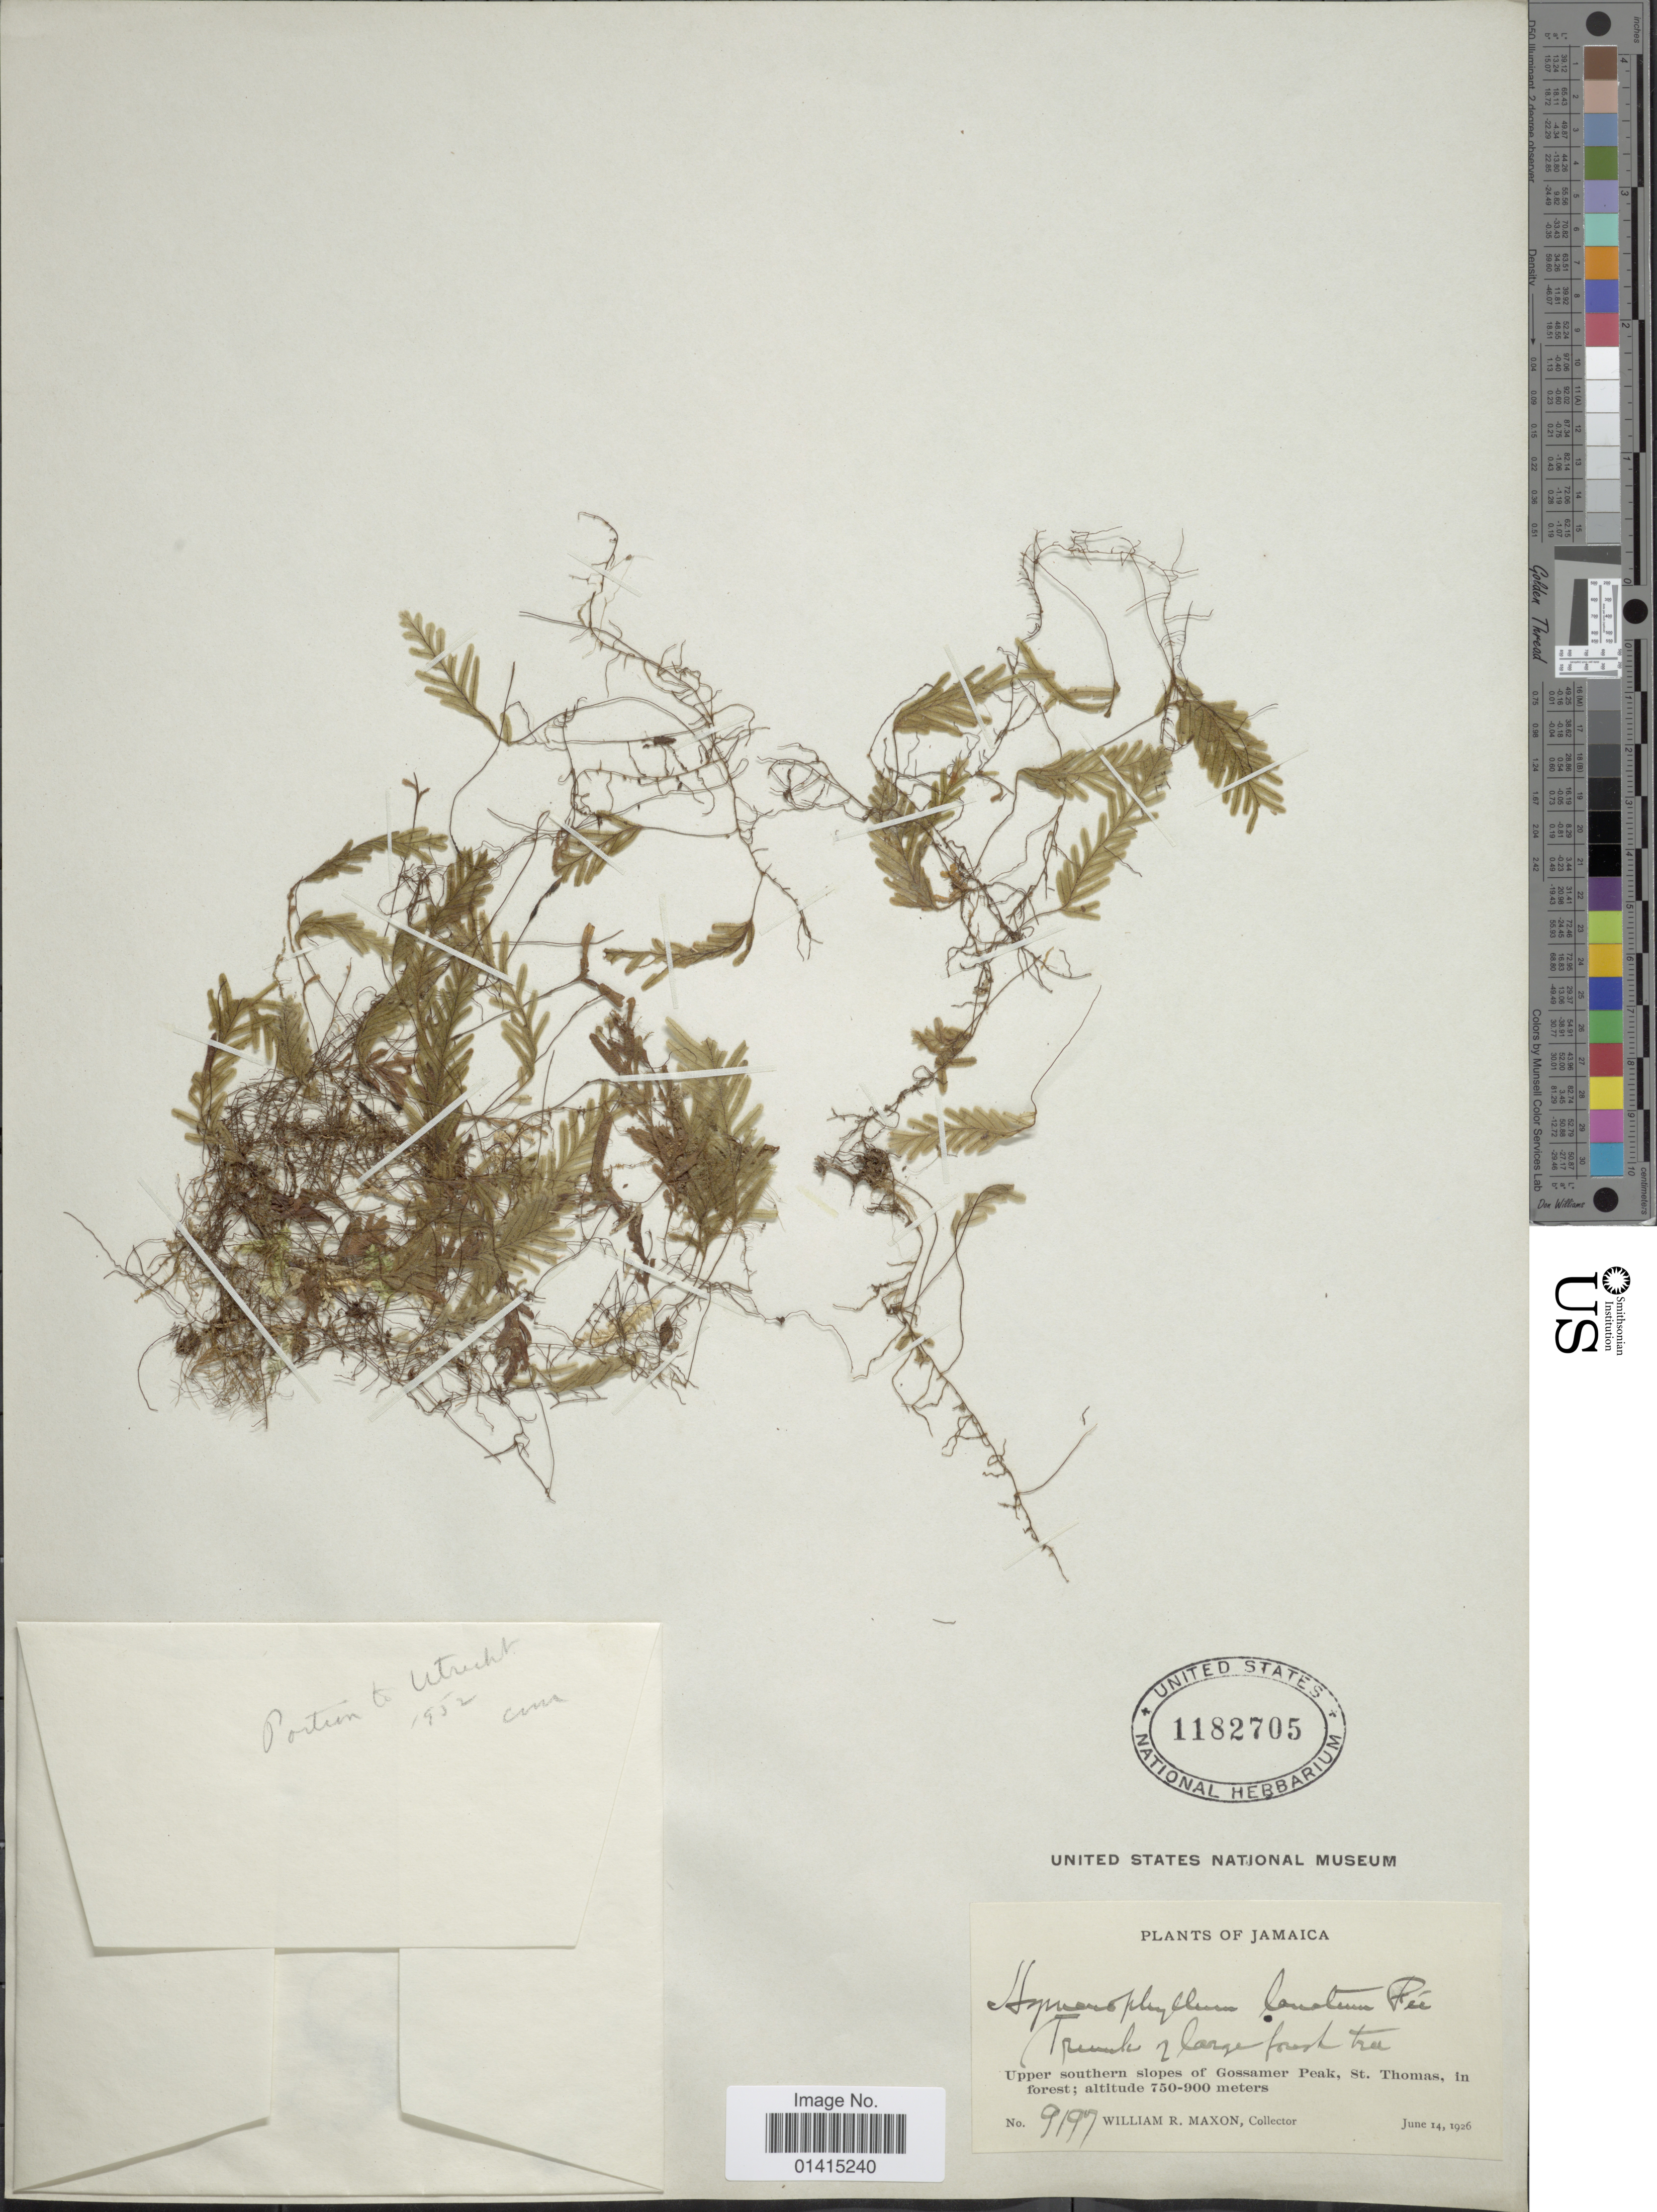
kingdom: Plantae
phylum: Tracheophyta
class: Polypodiopsida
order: Hymenophyllales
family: Hymenophyllaceae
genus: Hymenophyllum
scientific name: Hymenophyllum lanatum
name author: Fée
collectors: W. R. Maxon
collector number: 9197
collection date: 1926-06-14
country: Jamaica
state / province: Saint Thomas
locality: Upper southern slopes of Gossamer Peak, St. Thomas, in forest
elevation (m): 750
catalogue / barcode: US 1182705